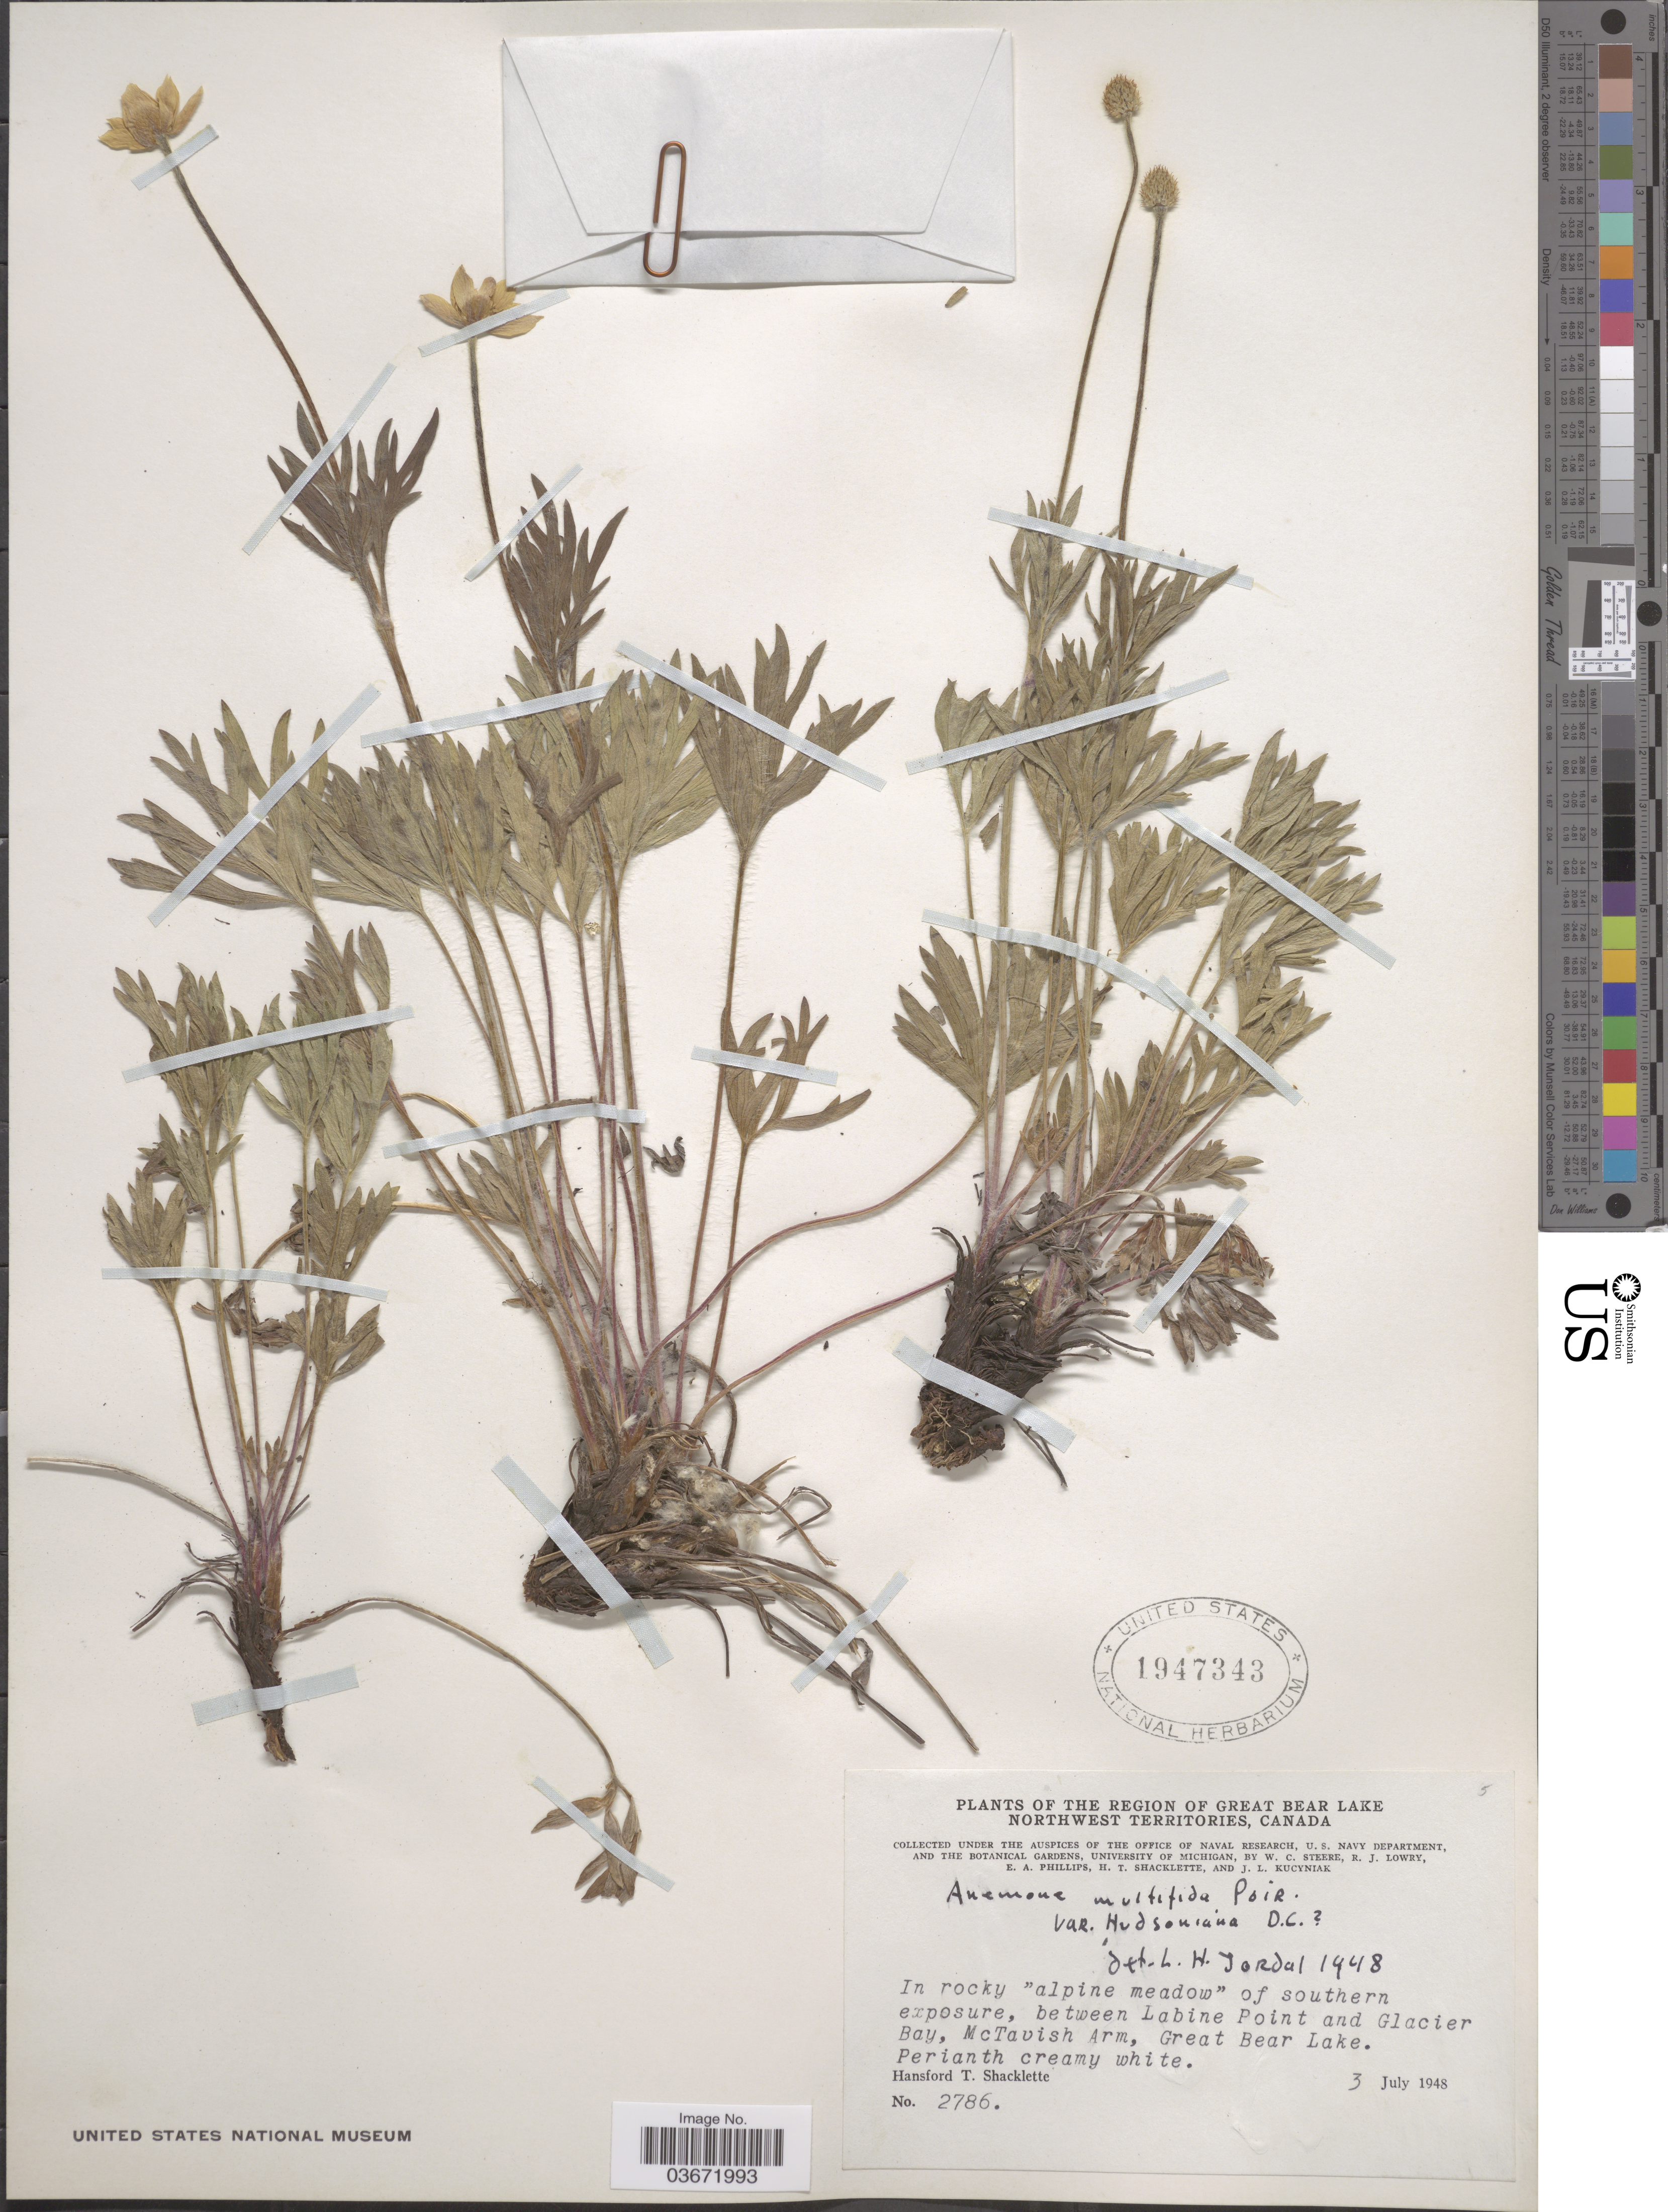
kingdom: Plantae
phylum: Tracheophyta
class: Magnoliopsida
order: Ranunculales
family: Ranunculaceae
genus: Anemone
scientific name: Anemone multifida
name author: Poir.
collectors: W. C. Steere, R. Lowry, E. Phillips, H. Shacklette & J. Kucyniak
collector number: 2786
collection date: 1948-07-03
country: Canada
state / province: Northwest Territories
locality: The Region of Great Bear Lake. Between Labine Point and Glacier Bay, McTavish Arm, Great Bear Lake.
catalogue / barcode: US 1947343